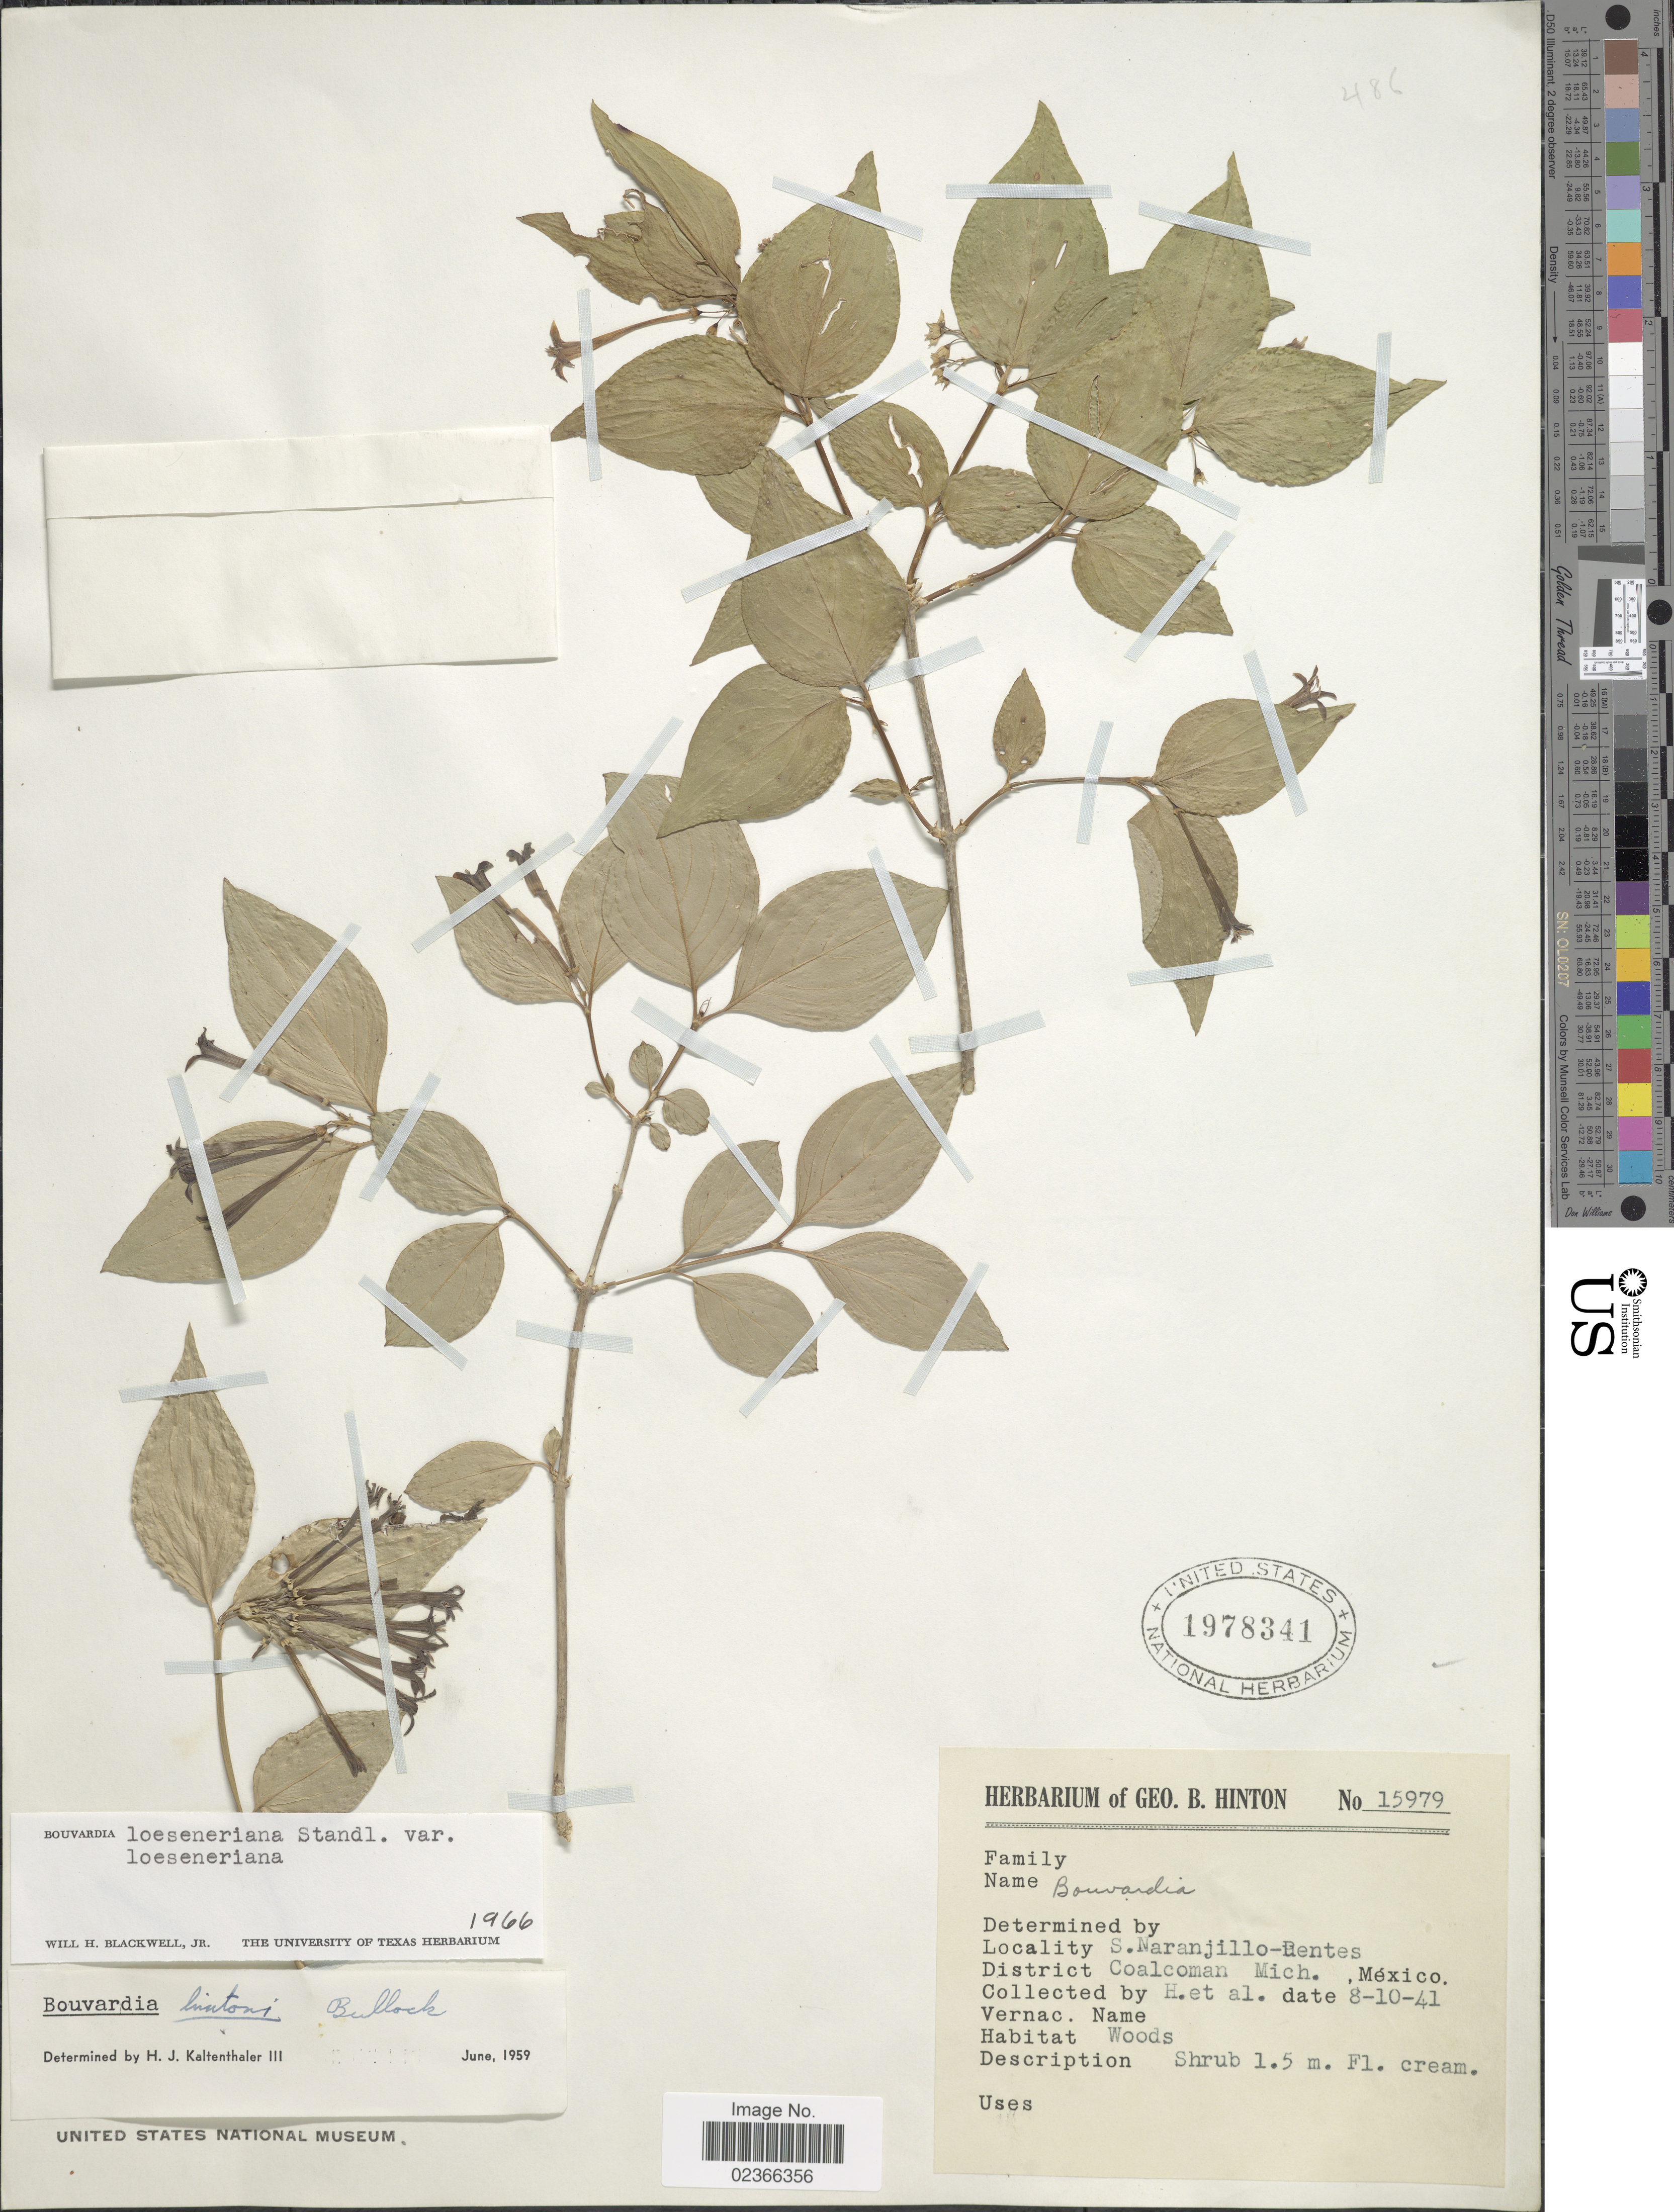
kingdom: Plantae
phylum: Tracheophyta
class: Magnoliopsida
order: Gentianales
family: Rubiaceae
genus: Bouvardia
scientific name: Bouvardia loeseneriana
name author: Standl.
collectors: G. B. Hinton & et al.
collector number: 15979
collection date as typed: Transcribed d/m/y: 10/8/41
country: Mexico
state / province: Michoacán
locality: S. Naranjillo-Bentes, District Coalcoman, Mich.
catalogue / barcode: US 1978341